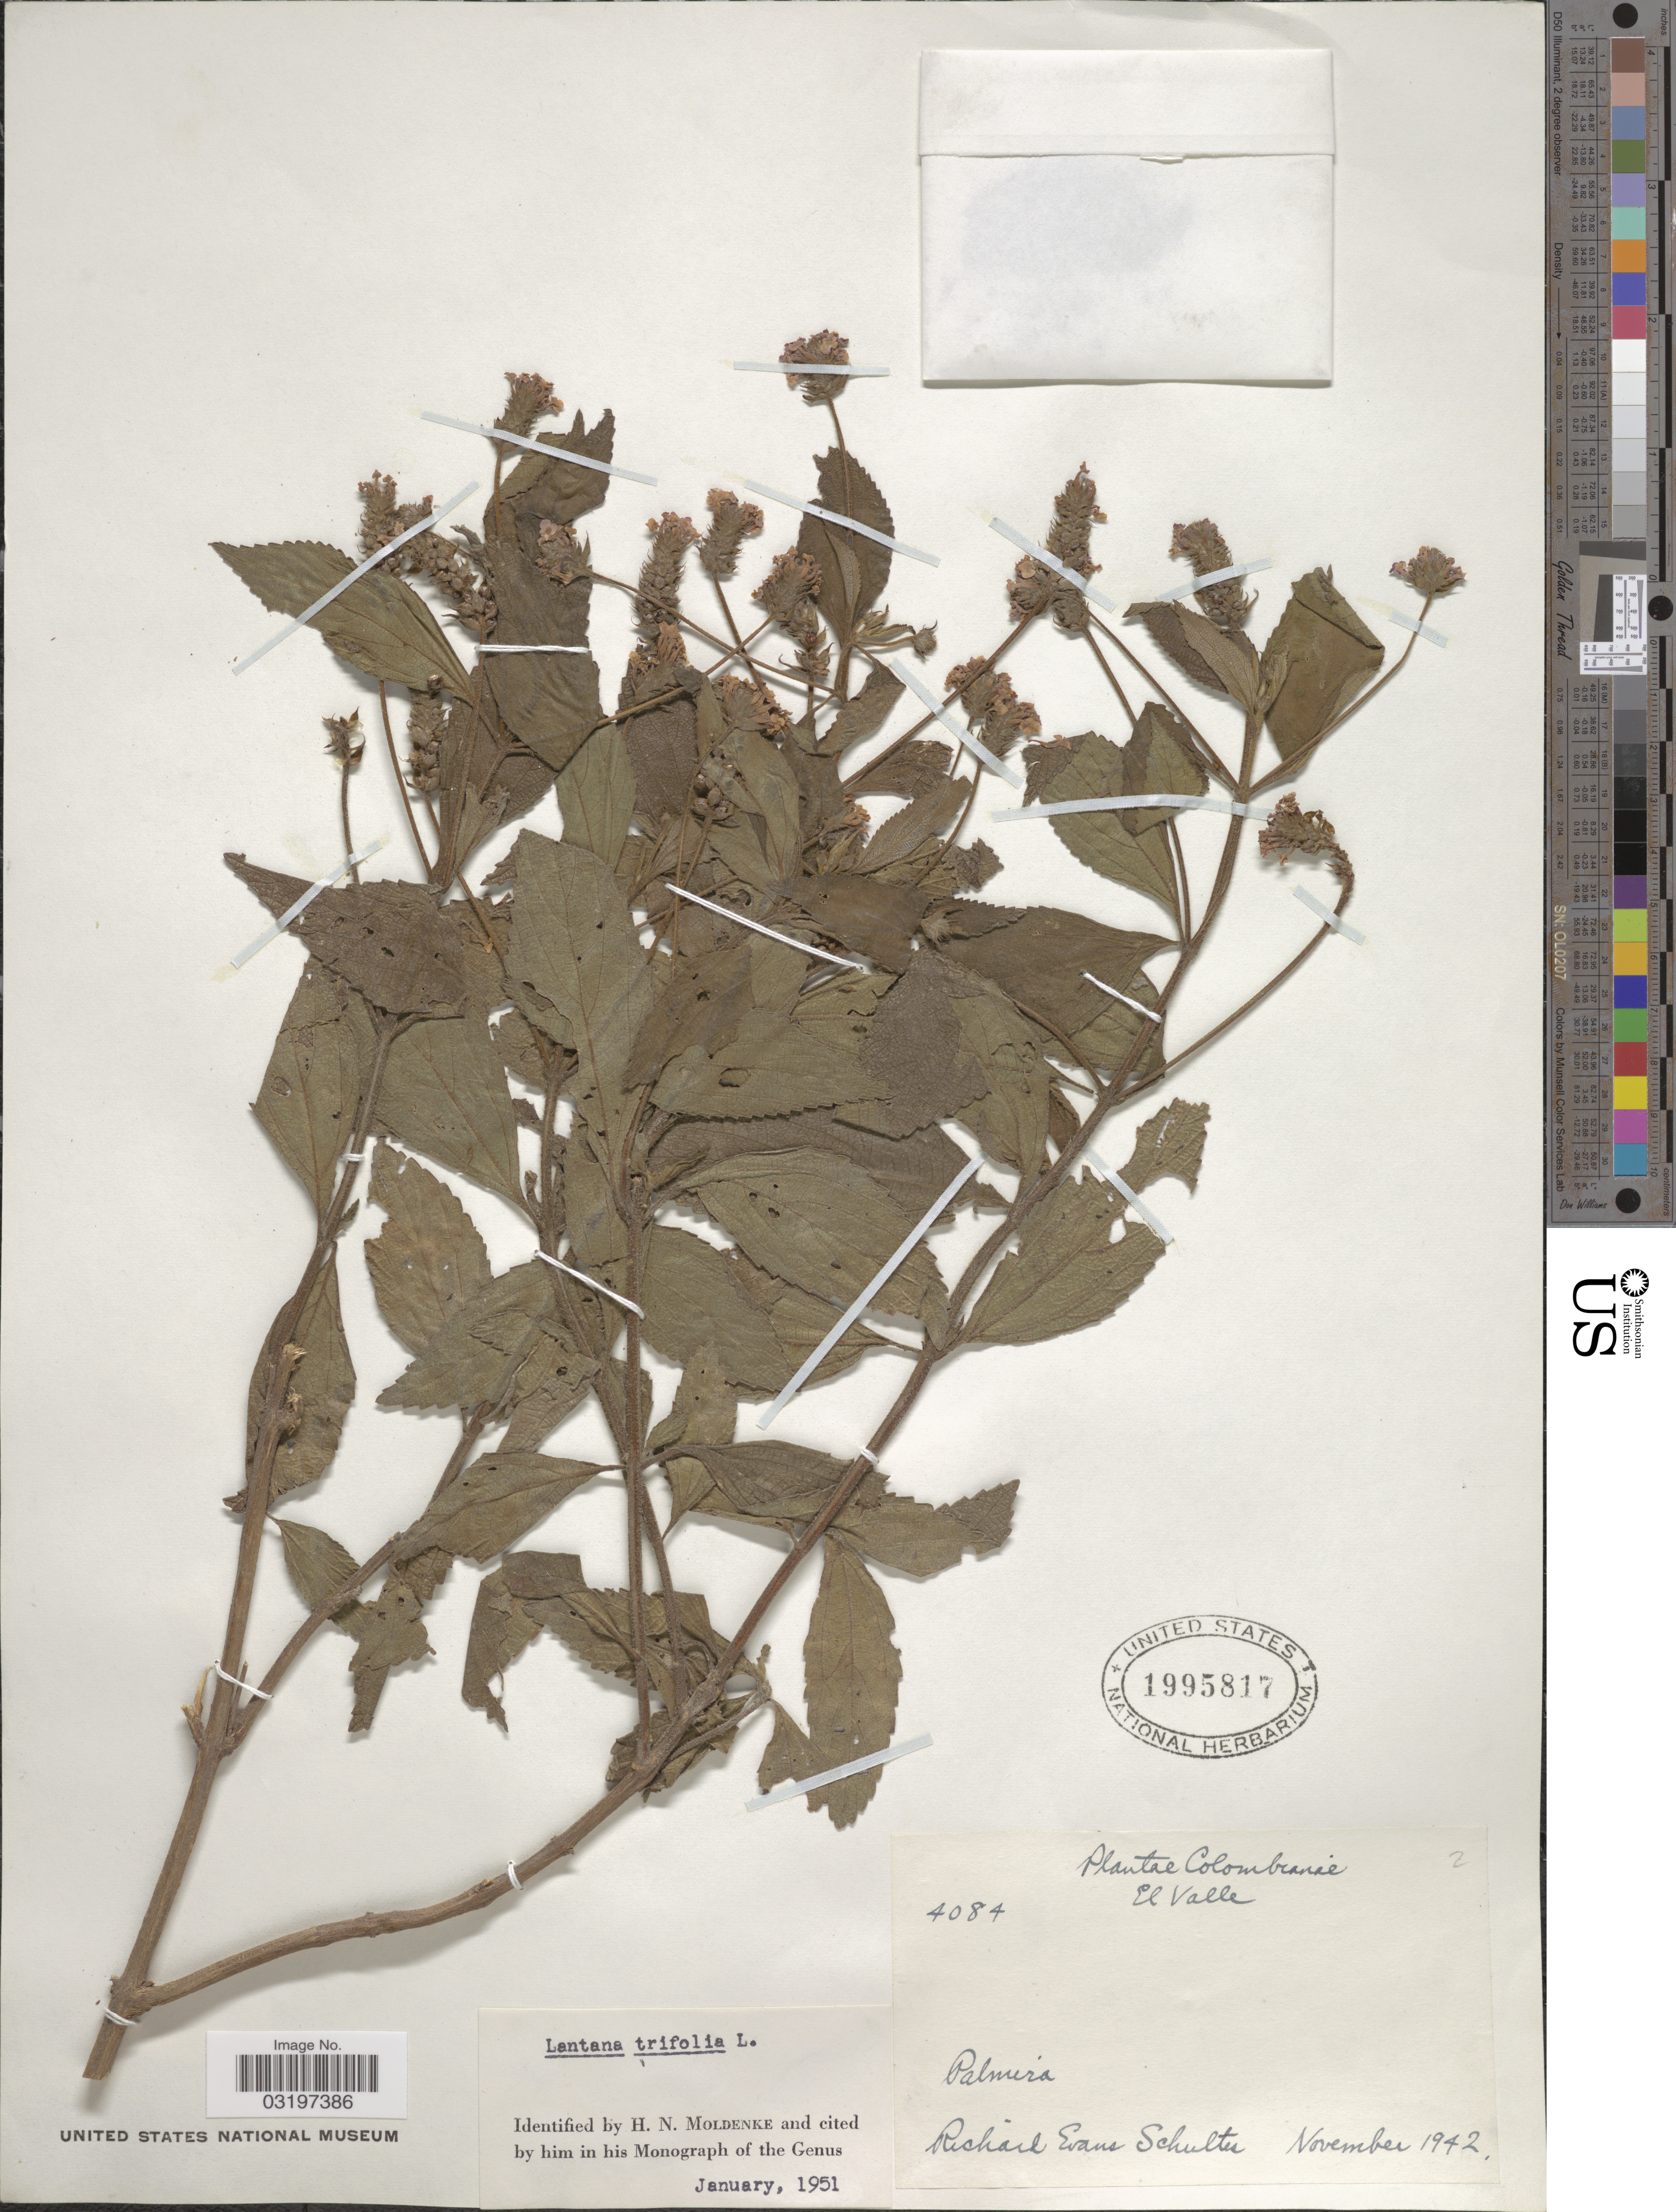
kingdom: Plantae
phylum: Tracheophyta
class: Magnoliopsida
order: Lamiales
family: Verbenaceae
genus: Lantana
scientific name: Lantana trifolia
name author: L.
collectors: R. E. Schultes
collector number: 4084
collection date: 1942-11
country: Colombia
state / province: Valle del Cauca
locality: El Valle. Palmira.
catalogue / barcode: US 1995817